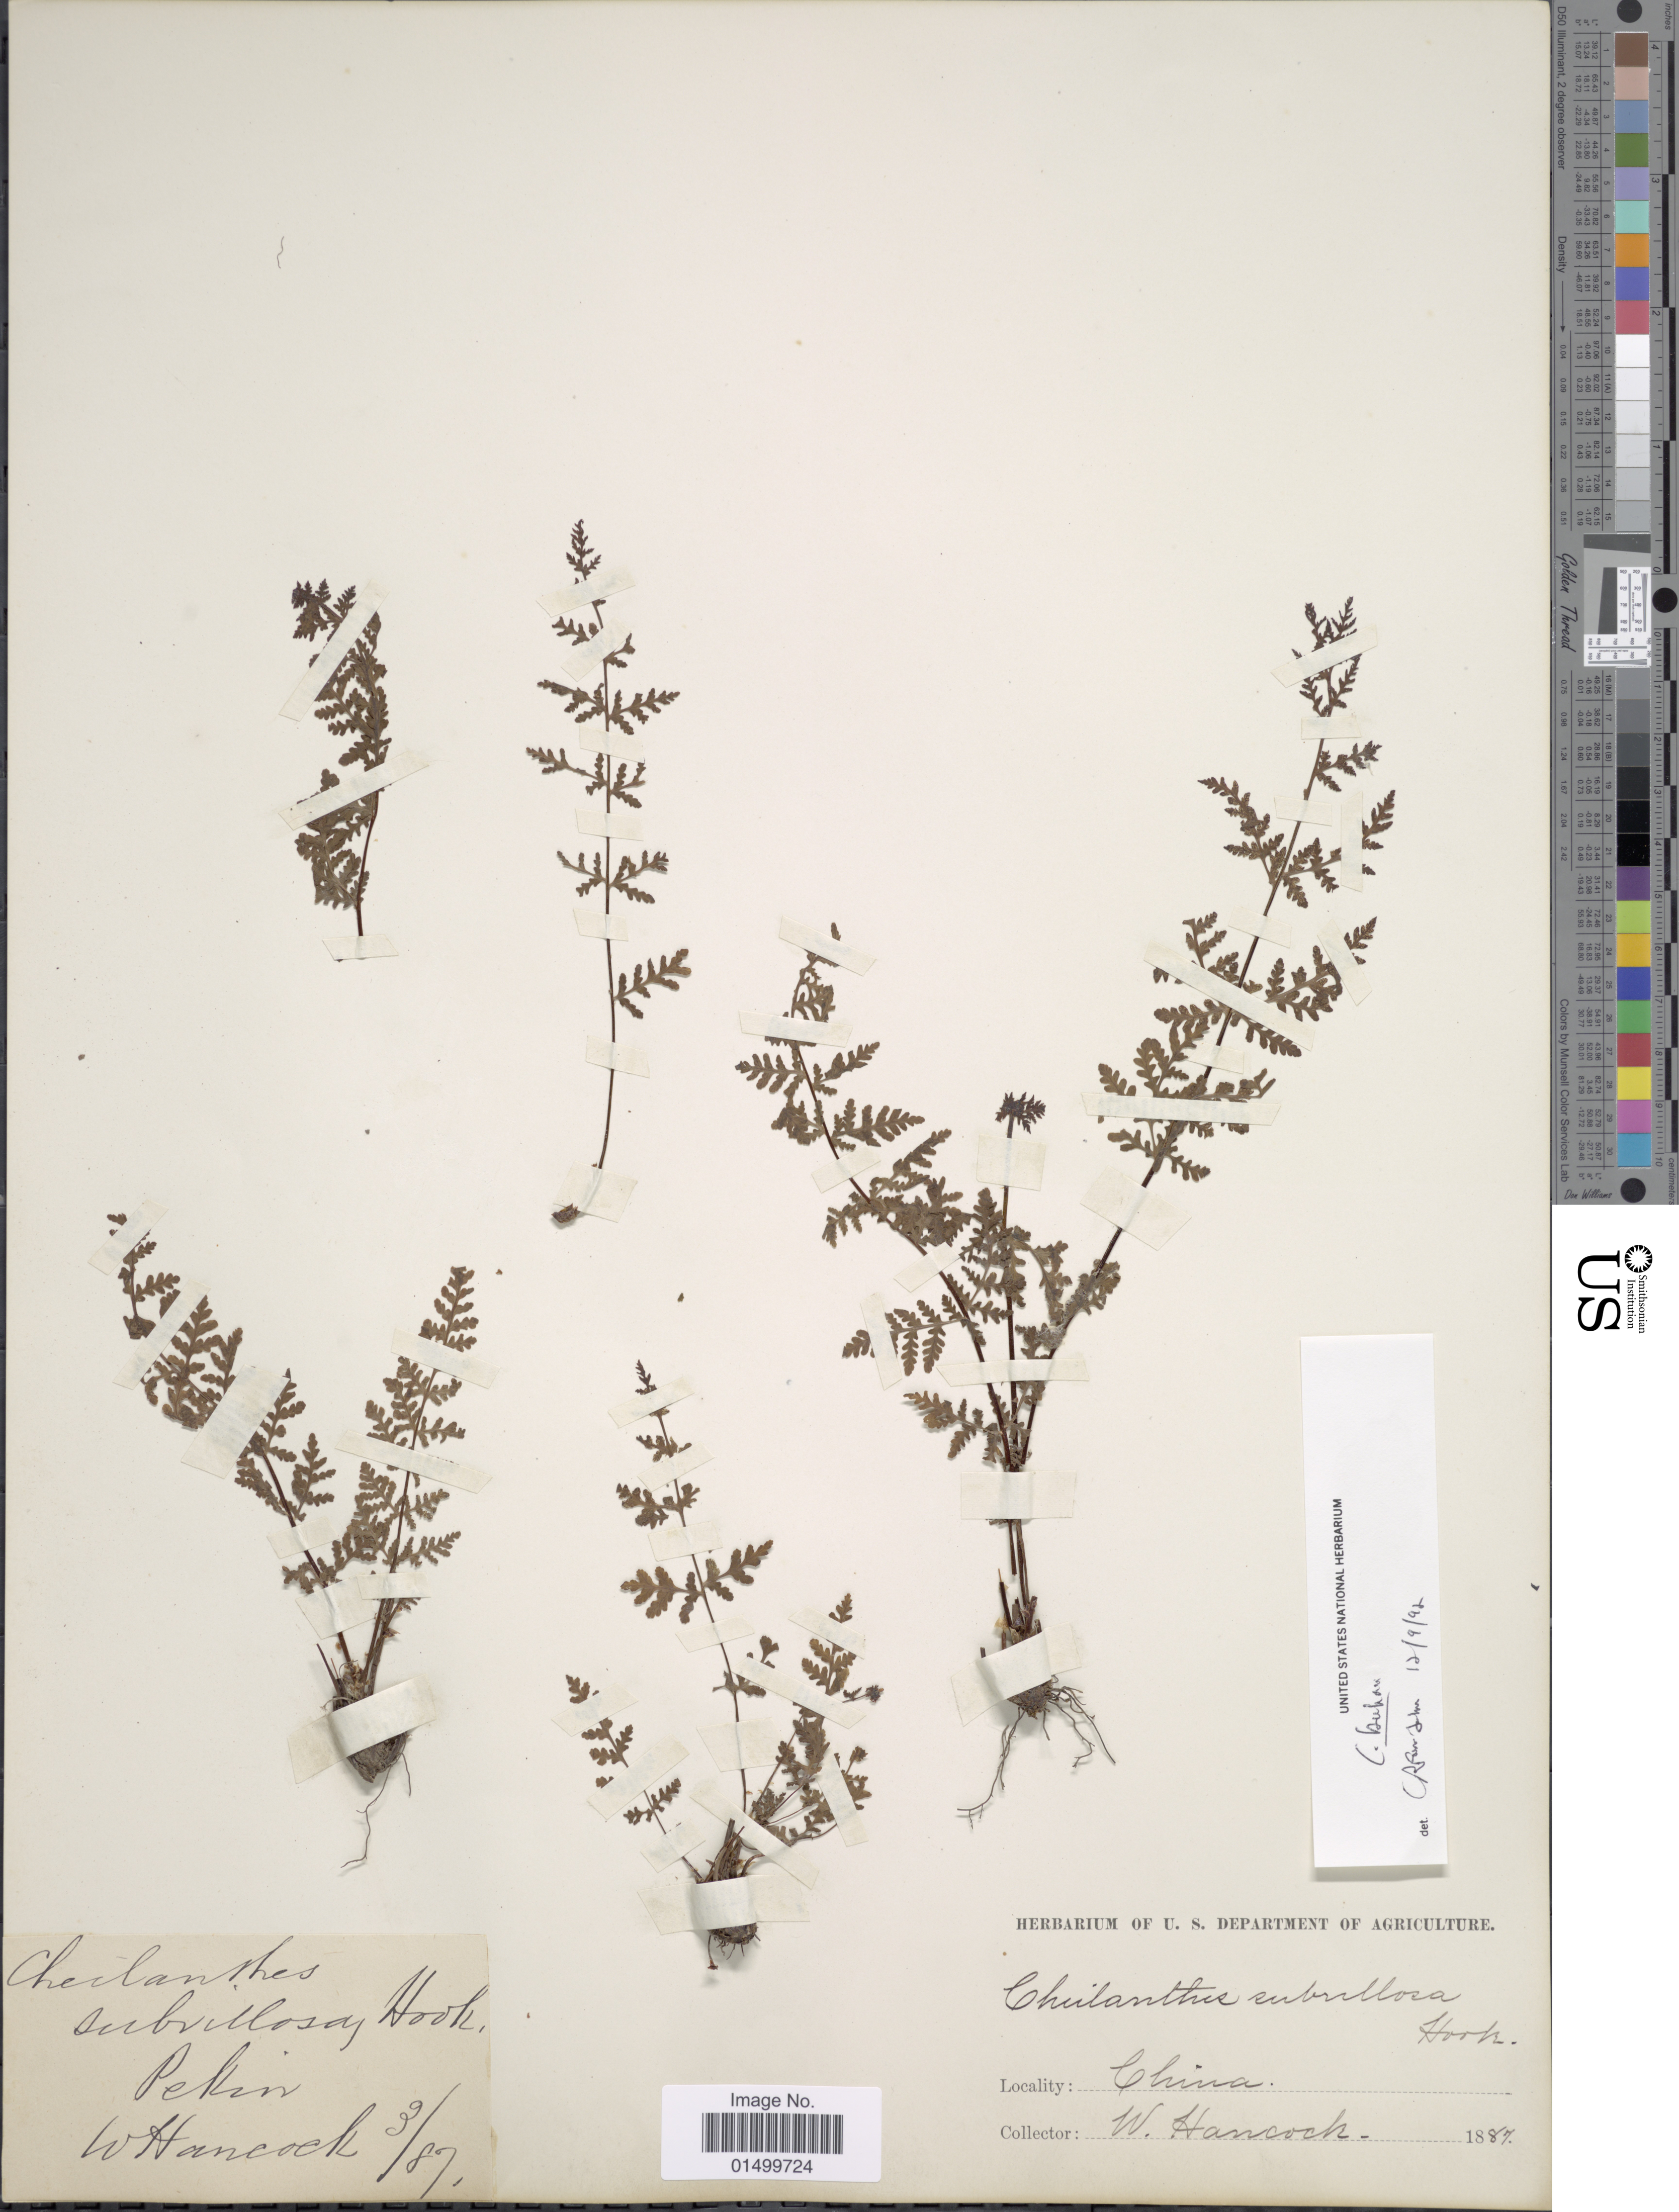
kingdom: Plantae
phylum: Tracheophyta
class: Polypodiopsida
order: Polypodiales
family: Pteridaceae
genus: Cheilanthes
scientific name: Cheilanthes sp.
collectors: W. Hancock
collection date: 1887-03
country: China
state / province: Beijing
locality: Peking [interpreted]